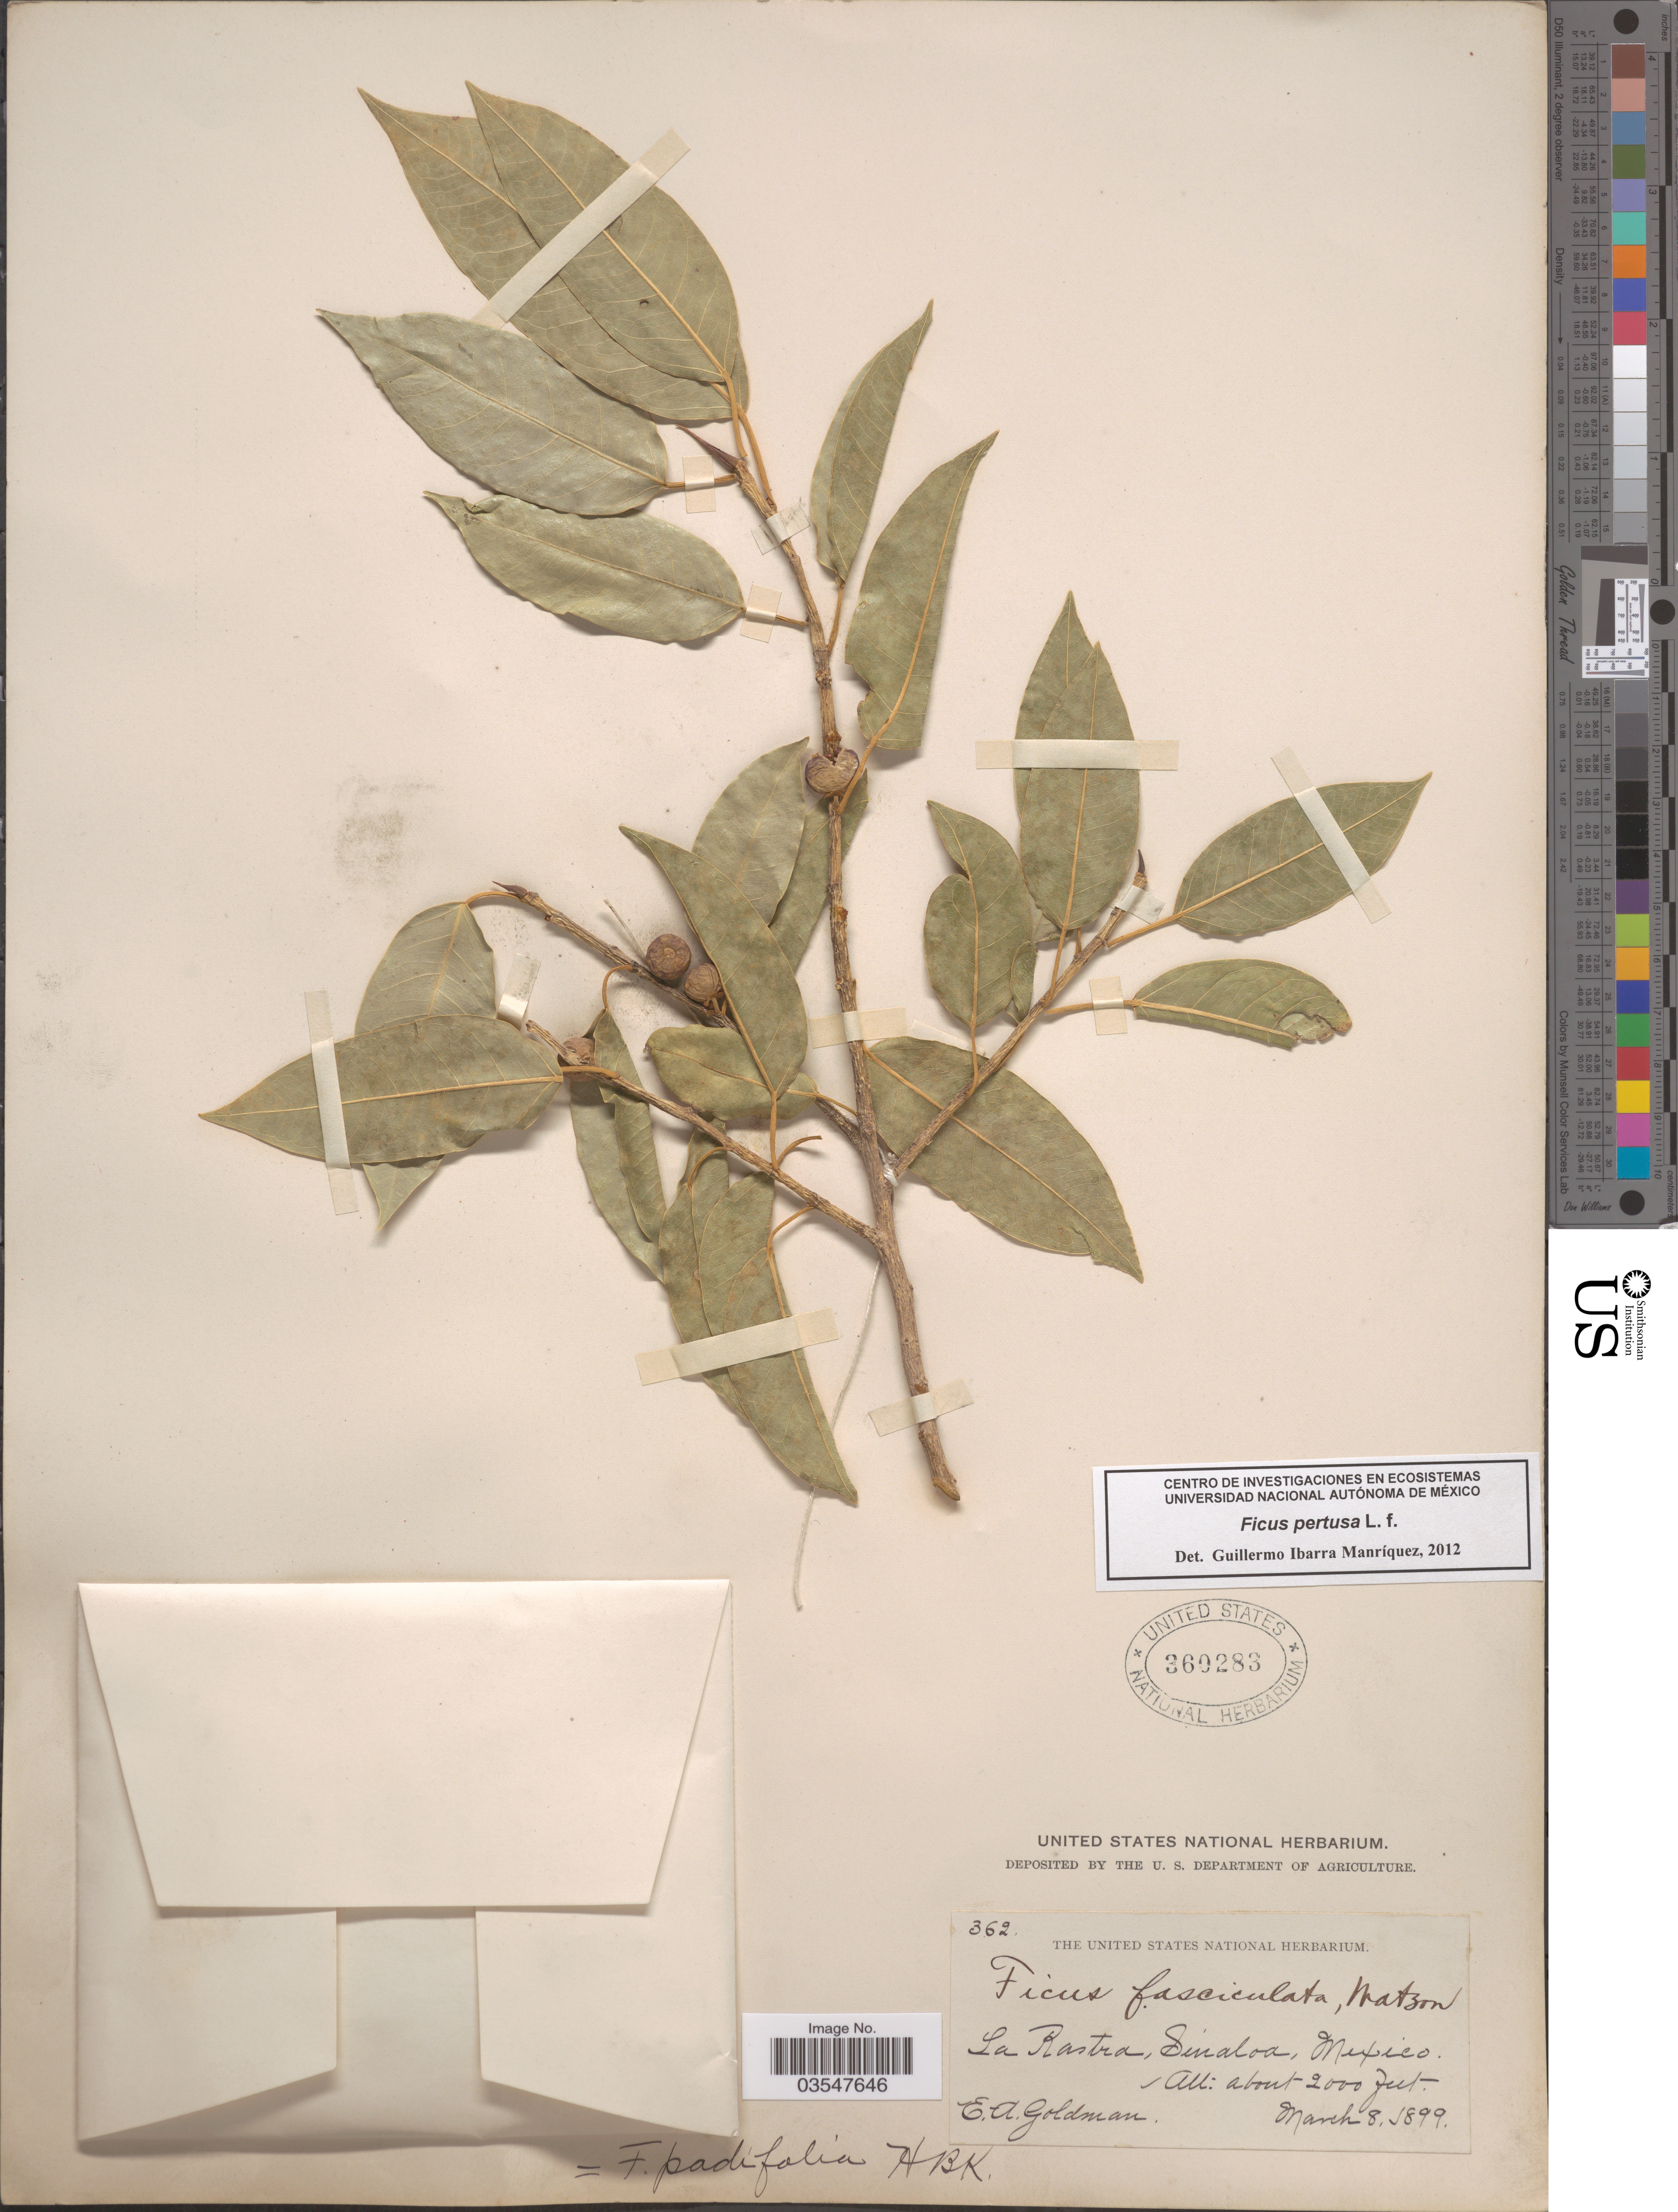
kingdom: Plantae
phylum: Tracheophyta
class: Magnoliopsida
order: Rosales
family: Moraceae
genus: Ficus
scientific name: Ficus pertusa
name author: L. f.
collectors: E. A. Goldman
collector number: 362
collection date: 1899-03-08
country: Mexico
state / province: Sinaloa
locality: La Rastra.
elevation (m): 610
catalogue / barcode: US 360283